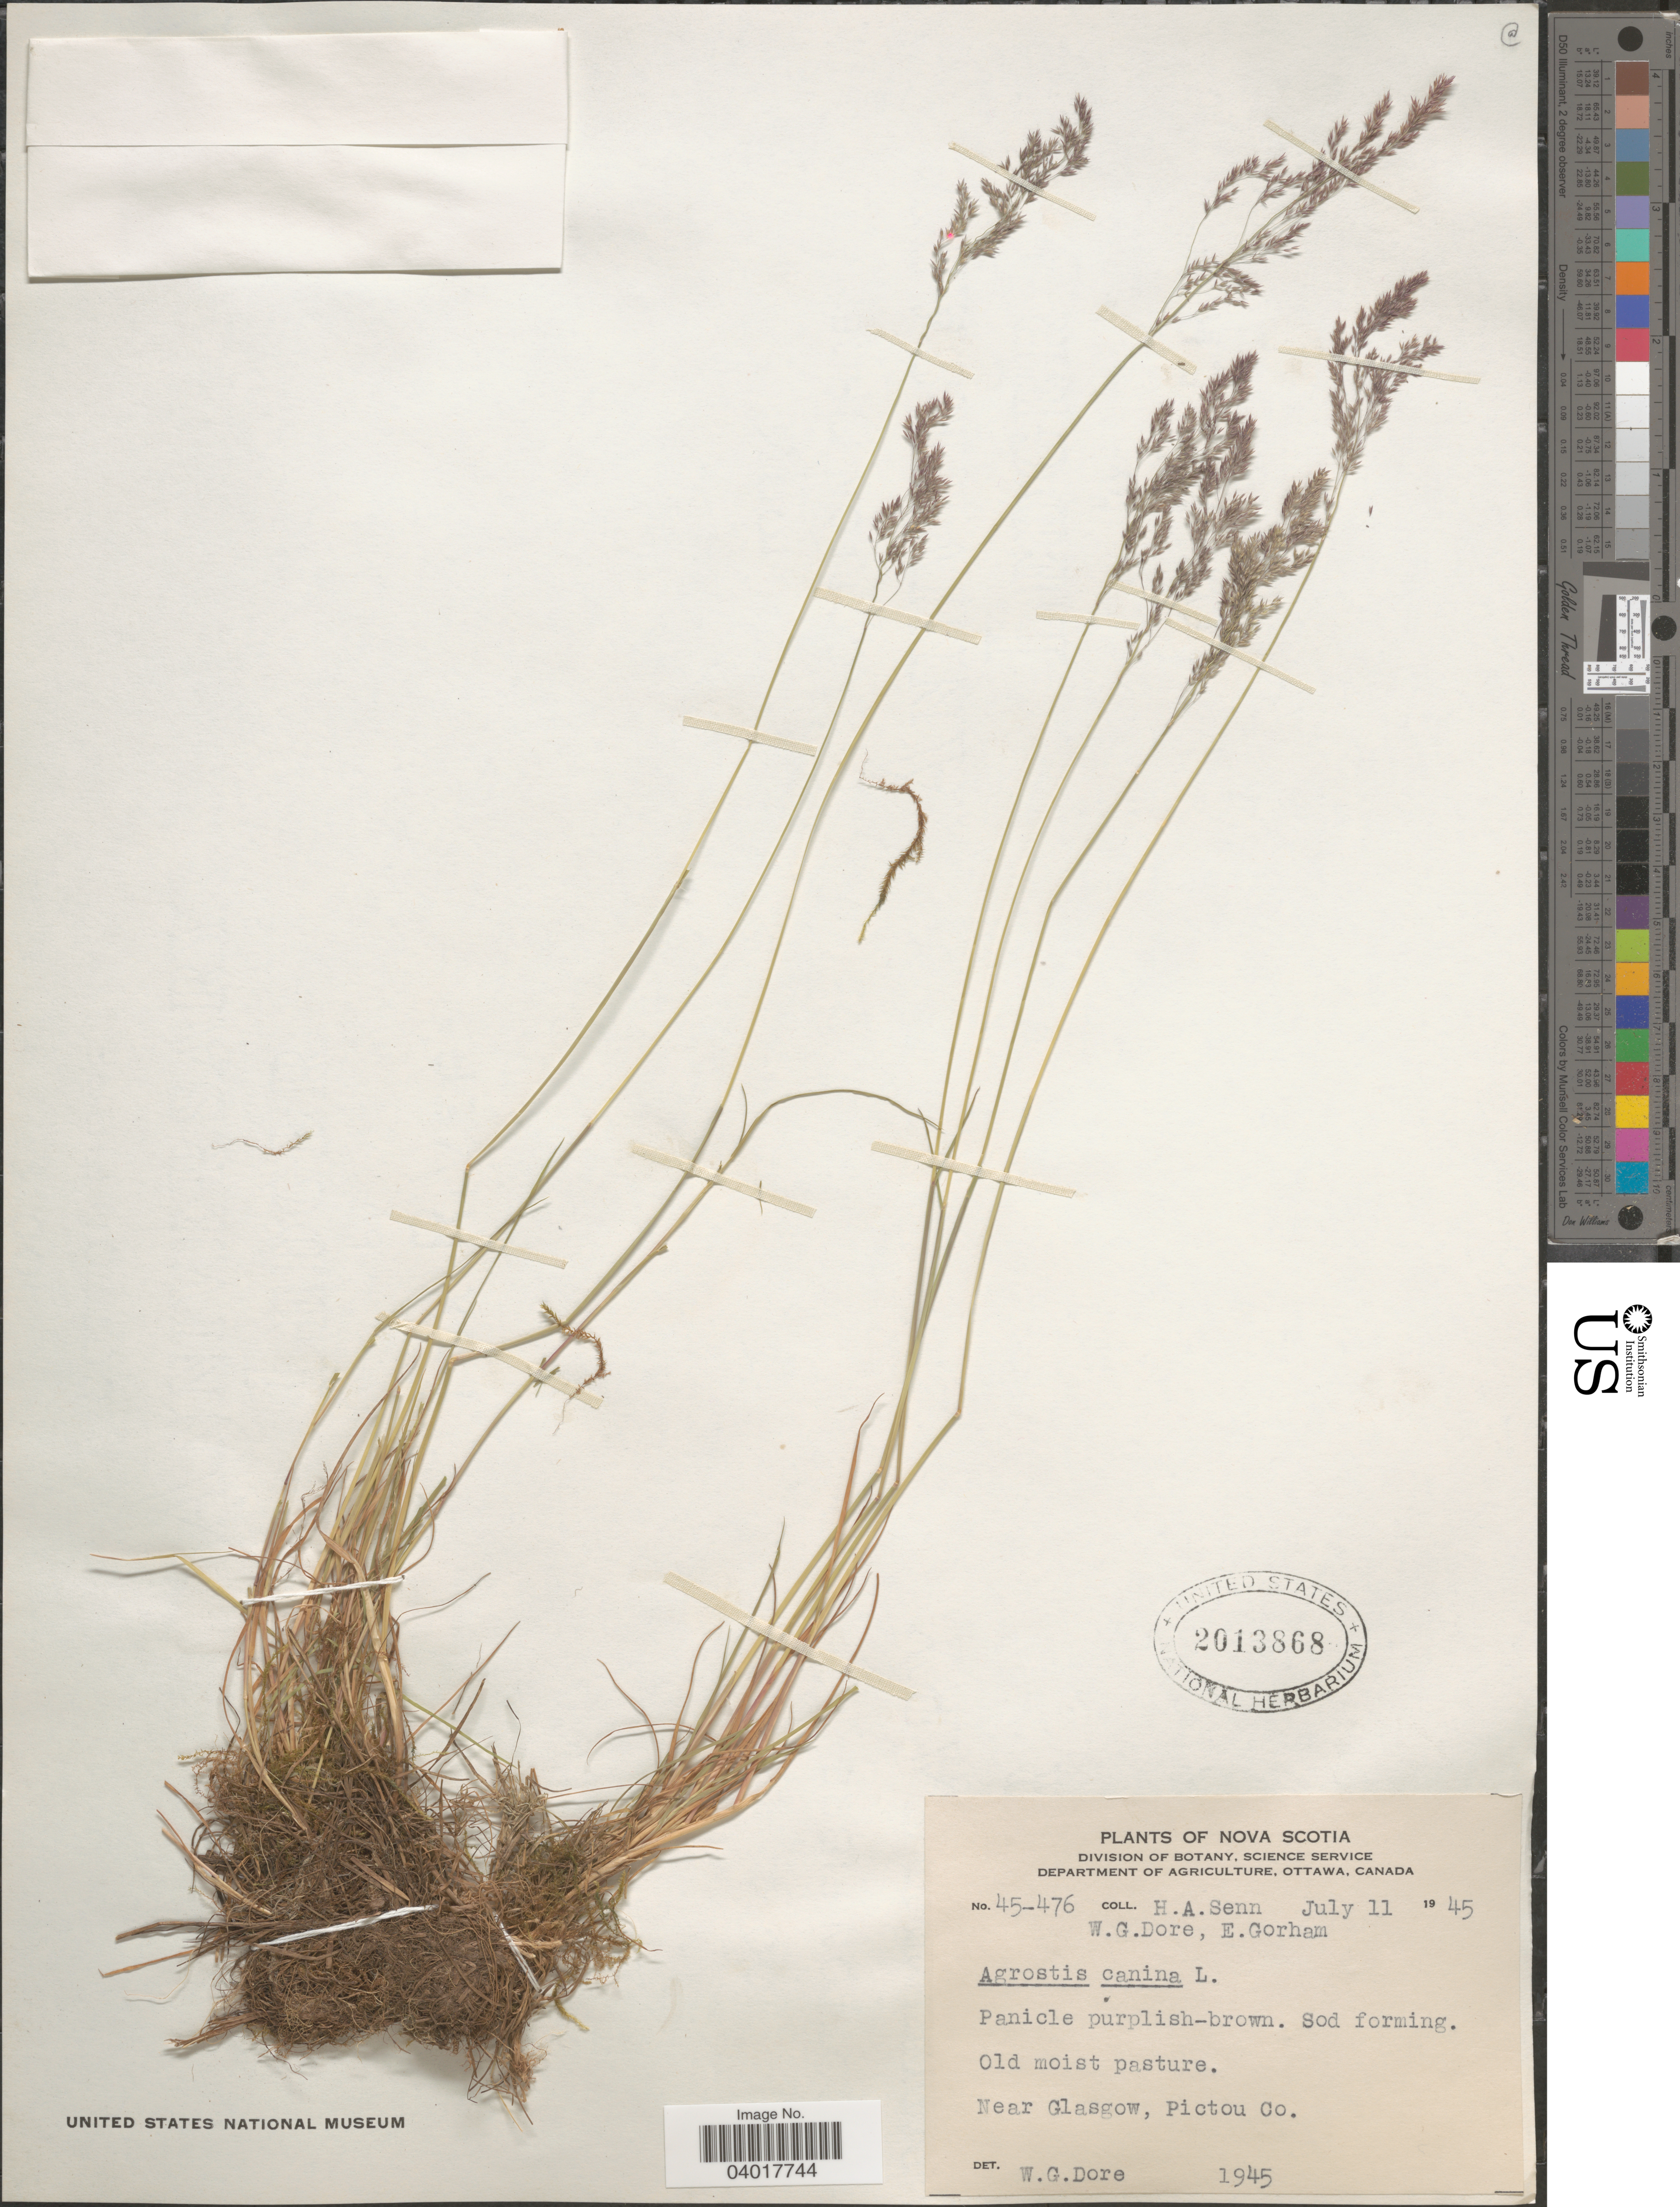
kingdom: Plantae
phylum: Tracheophyta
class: Liliopsida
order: Poales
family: Poaceae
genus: Agrostis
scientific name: Agrostis canina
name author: L.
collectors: H. Senn, W. Dore & E. Gorham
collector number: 45-476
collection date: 1945-07-11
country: Canada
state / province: Nova Scotia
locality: Near Glasgow, Pictou Co.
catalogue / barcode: US 2013868